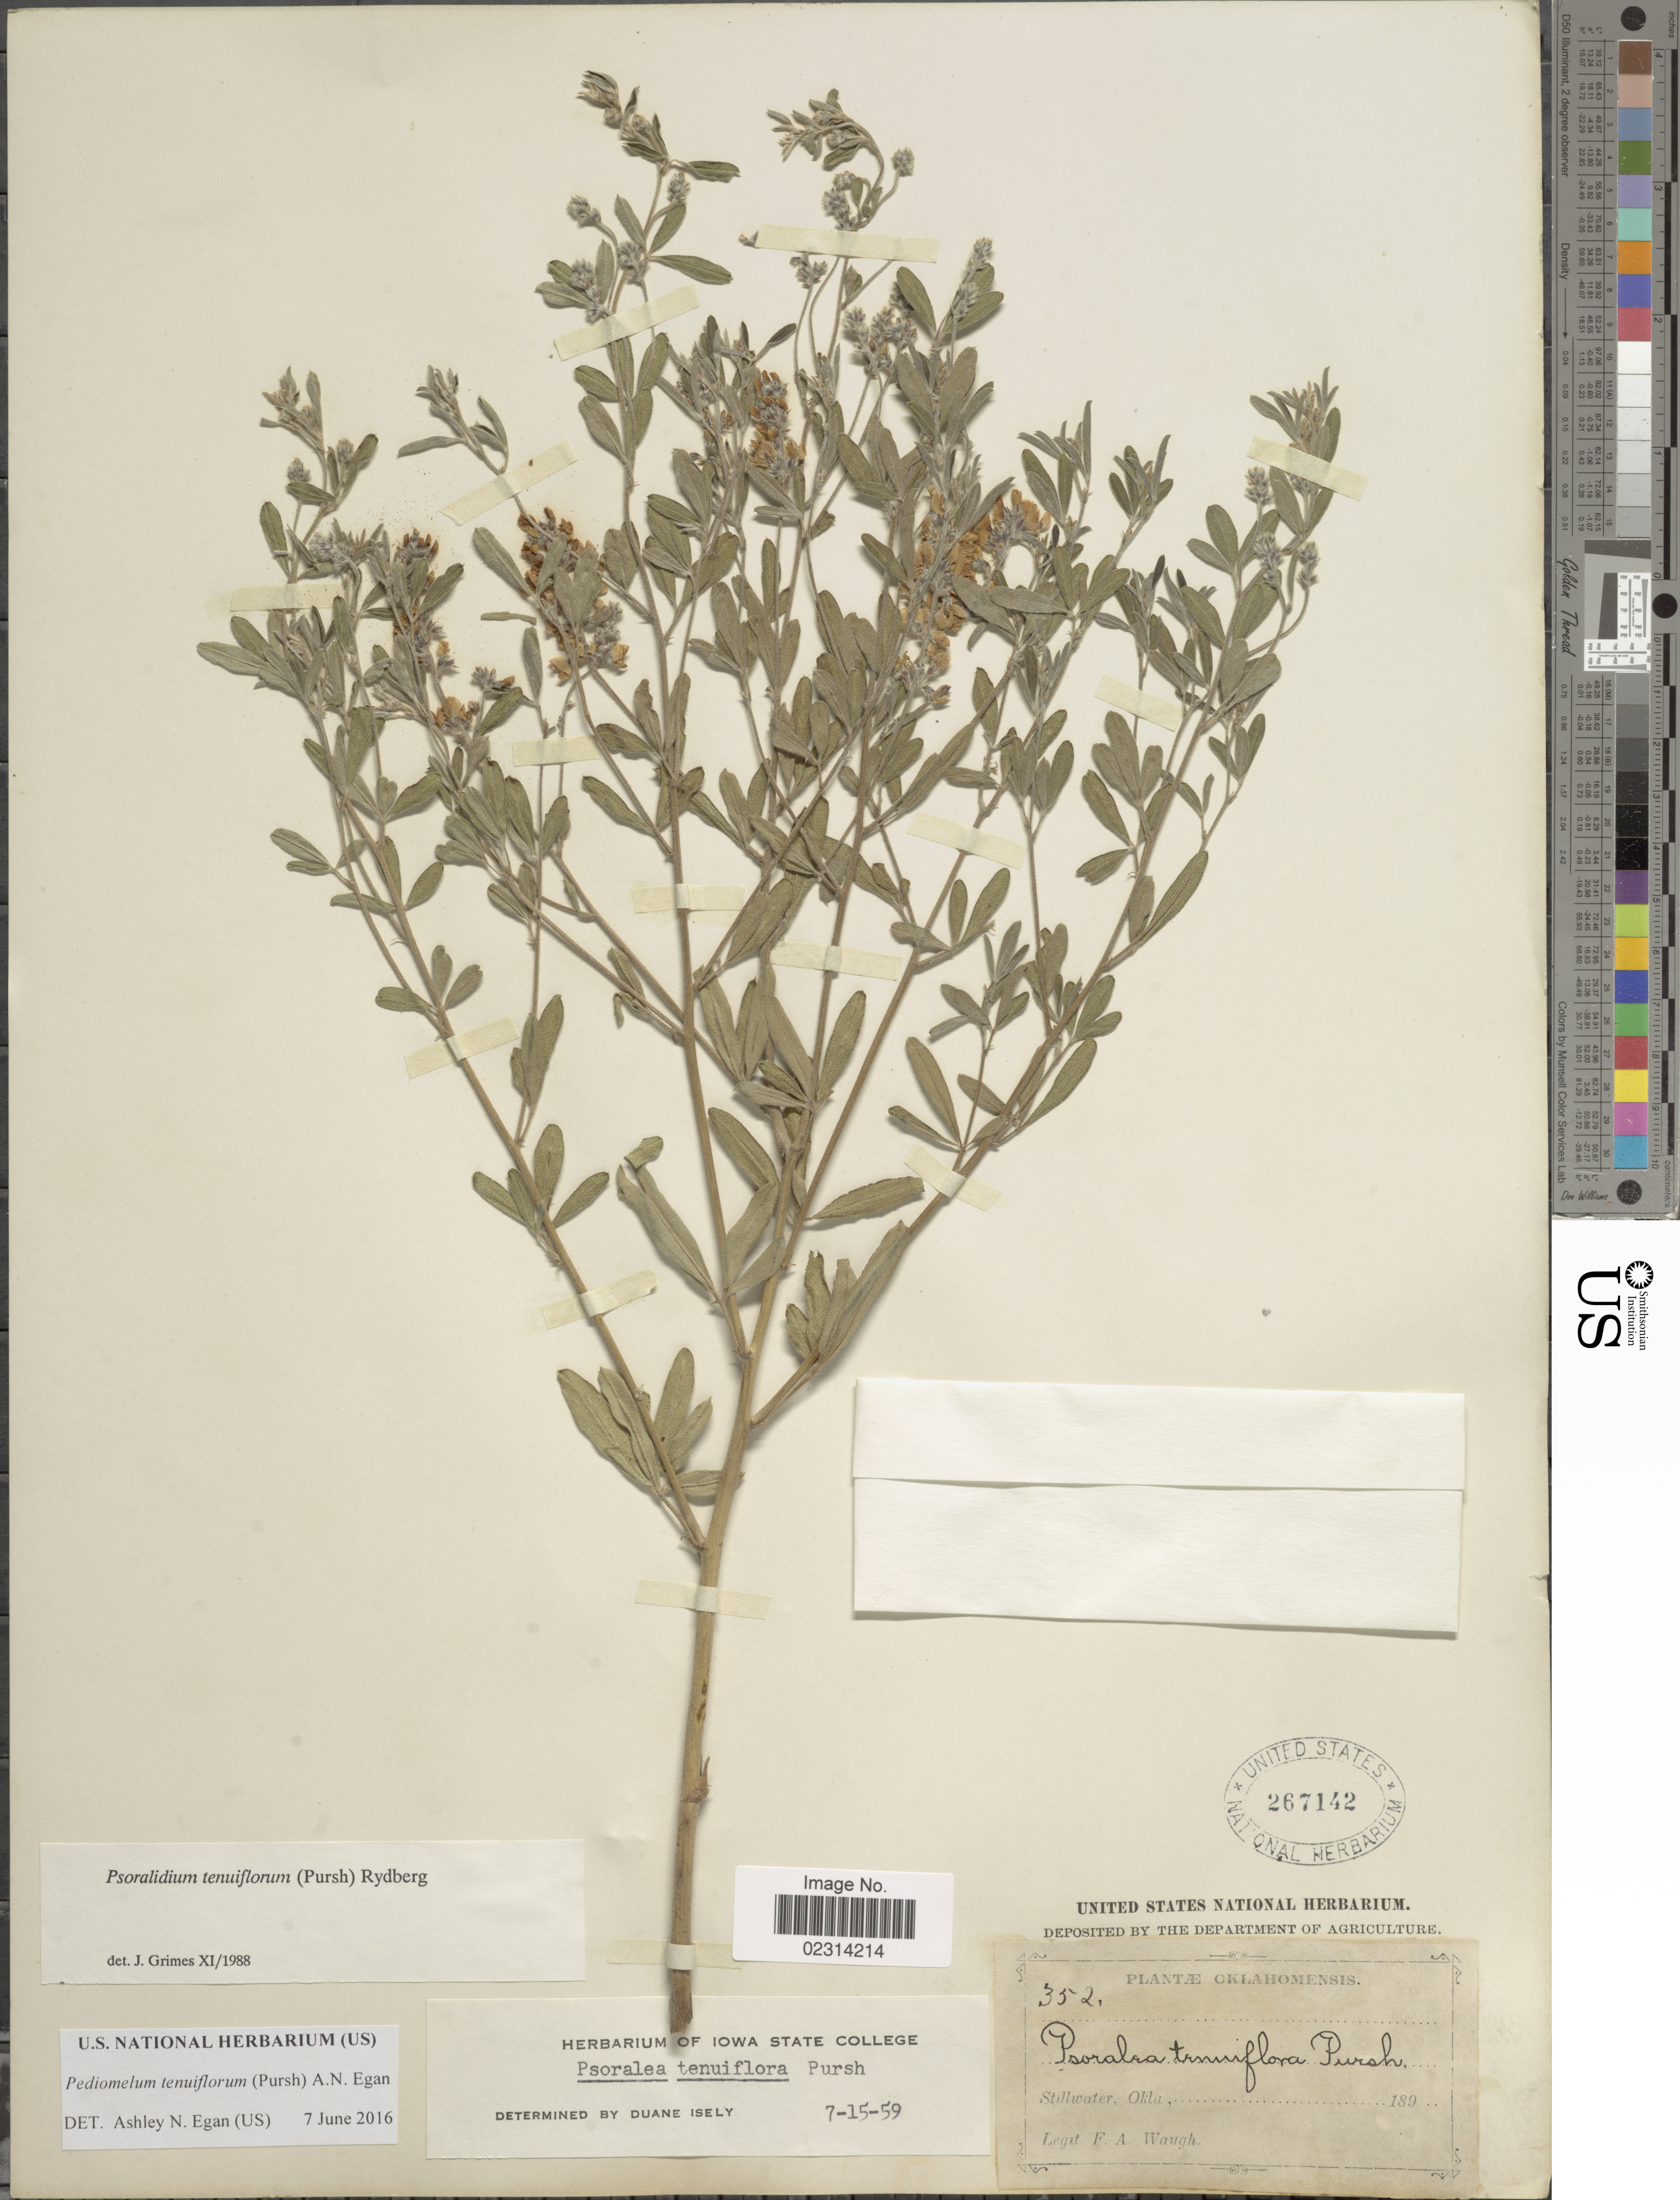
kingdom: Plantae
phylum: Tracheophyta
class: Magnoliopsida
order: Fabales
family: Fabaceae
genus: Psoralidium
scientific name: Psoralidium tenuiflorum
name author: (Pursh) Rydb.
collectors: F. Waugh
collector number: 352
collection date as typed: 189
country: United States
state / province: Oklahoma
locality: Stillwater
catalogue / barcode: US 267142